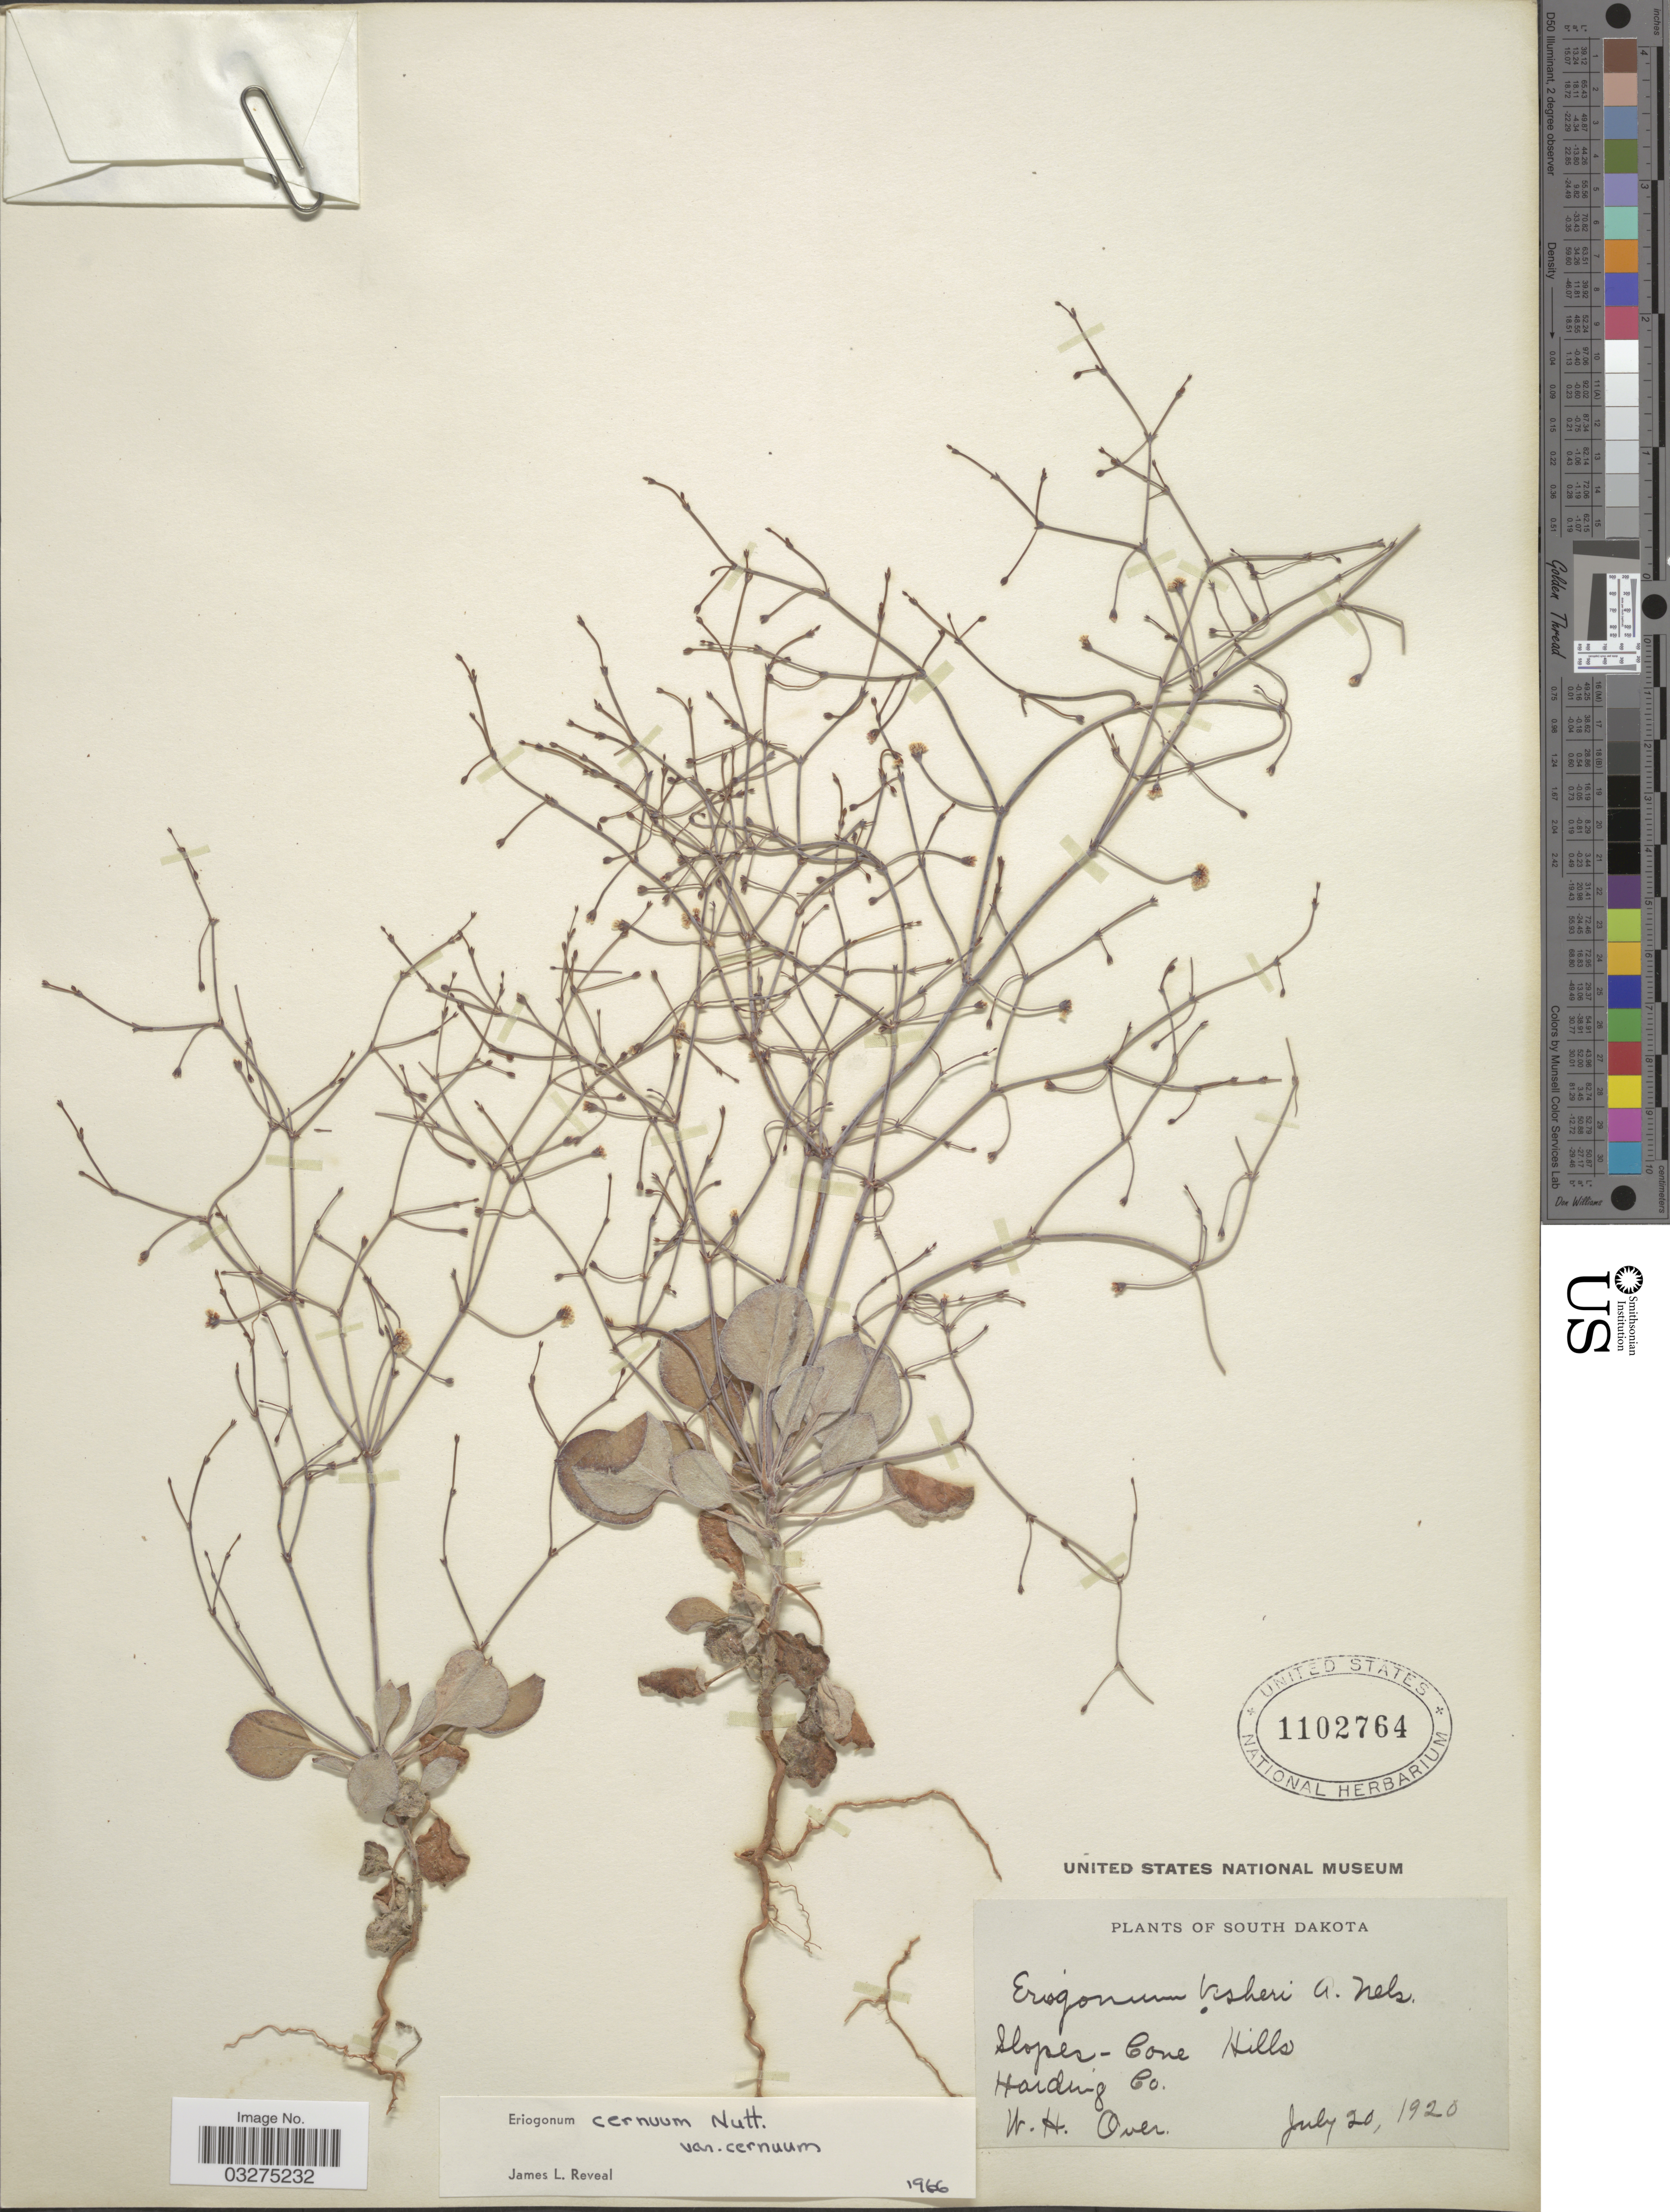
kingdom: Plantae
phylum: Tracheophyta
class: Magnoliopsida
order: Caryophyllales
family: Polygonaceae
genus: Eriogonum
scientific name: Eriogonum cernuum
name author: Nutt.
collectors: W. Over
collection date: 1920-07-20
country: United States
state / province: South Dakota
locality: Slopes - Cone Hills, Harding Co.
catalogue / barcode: US 1102764